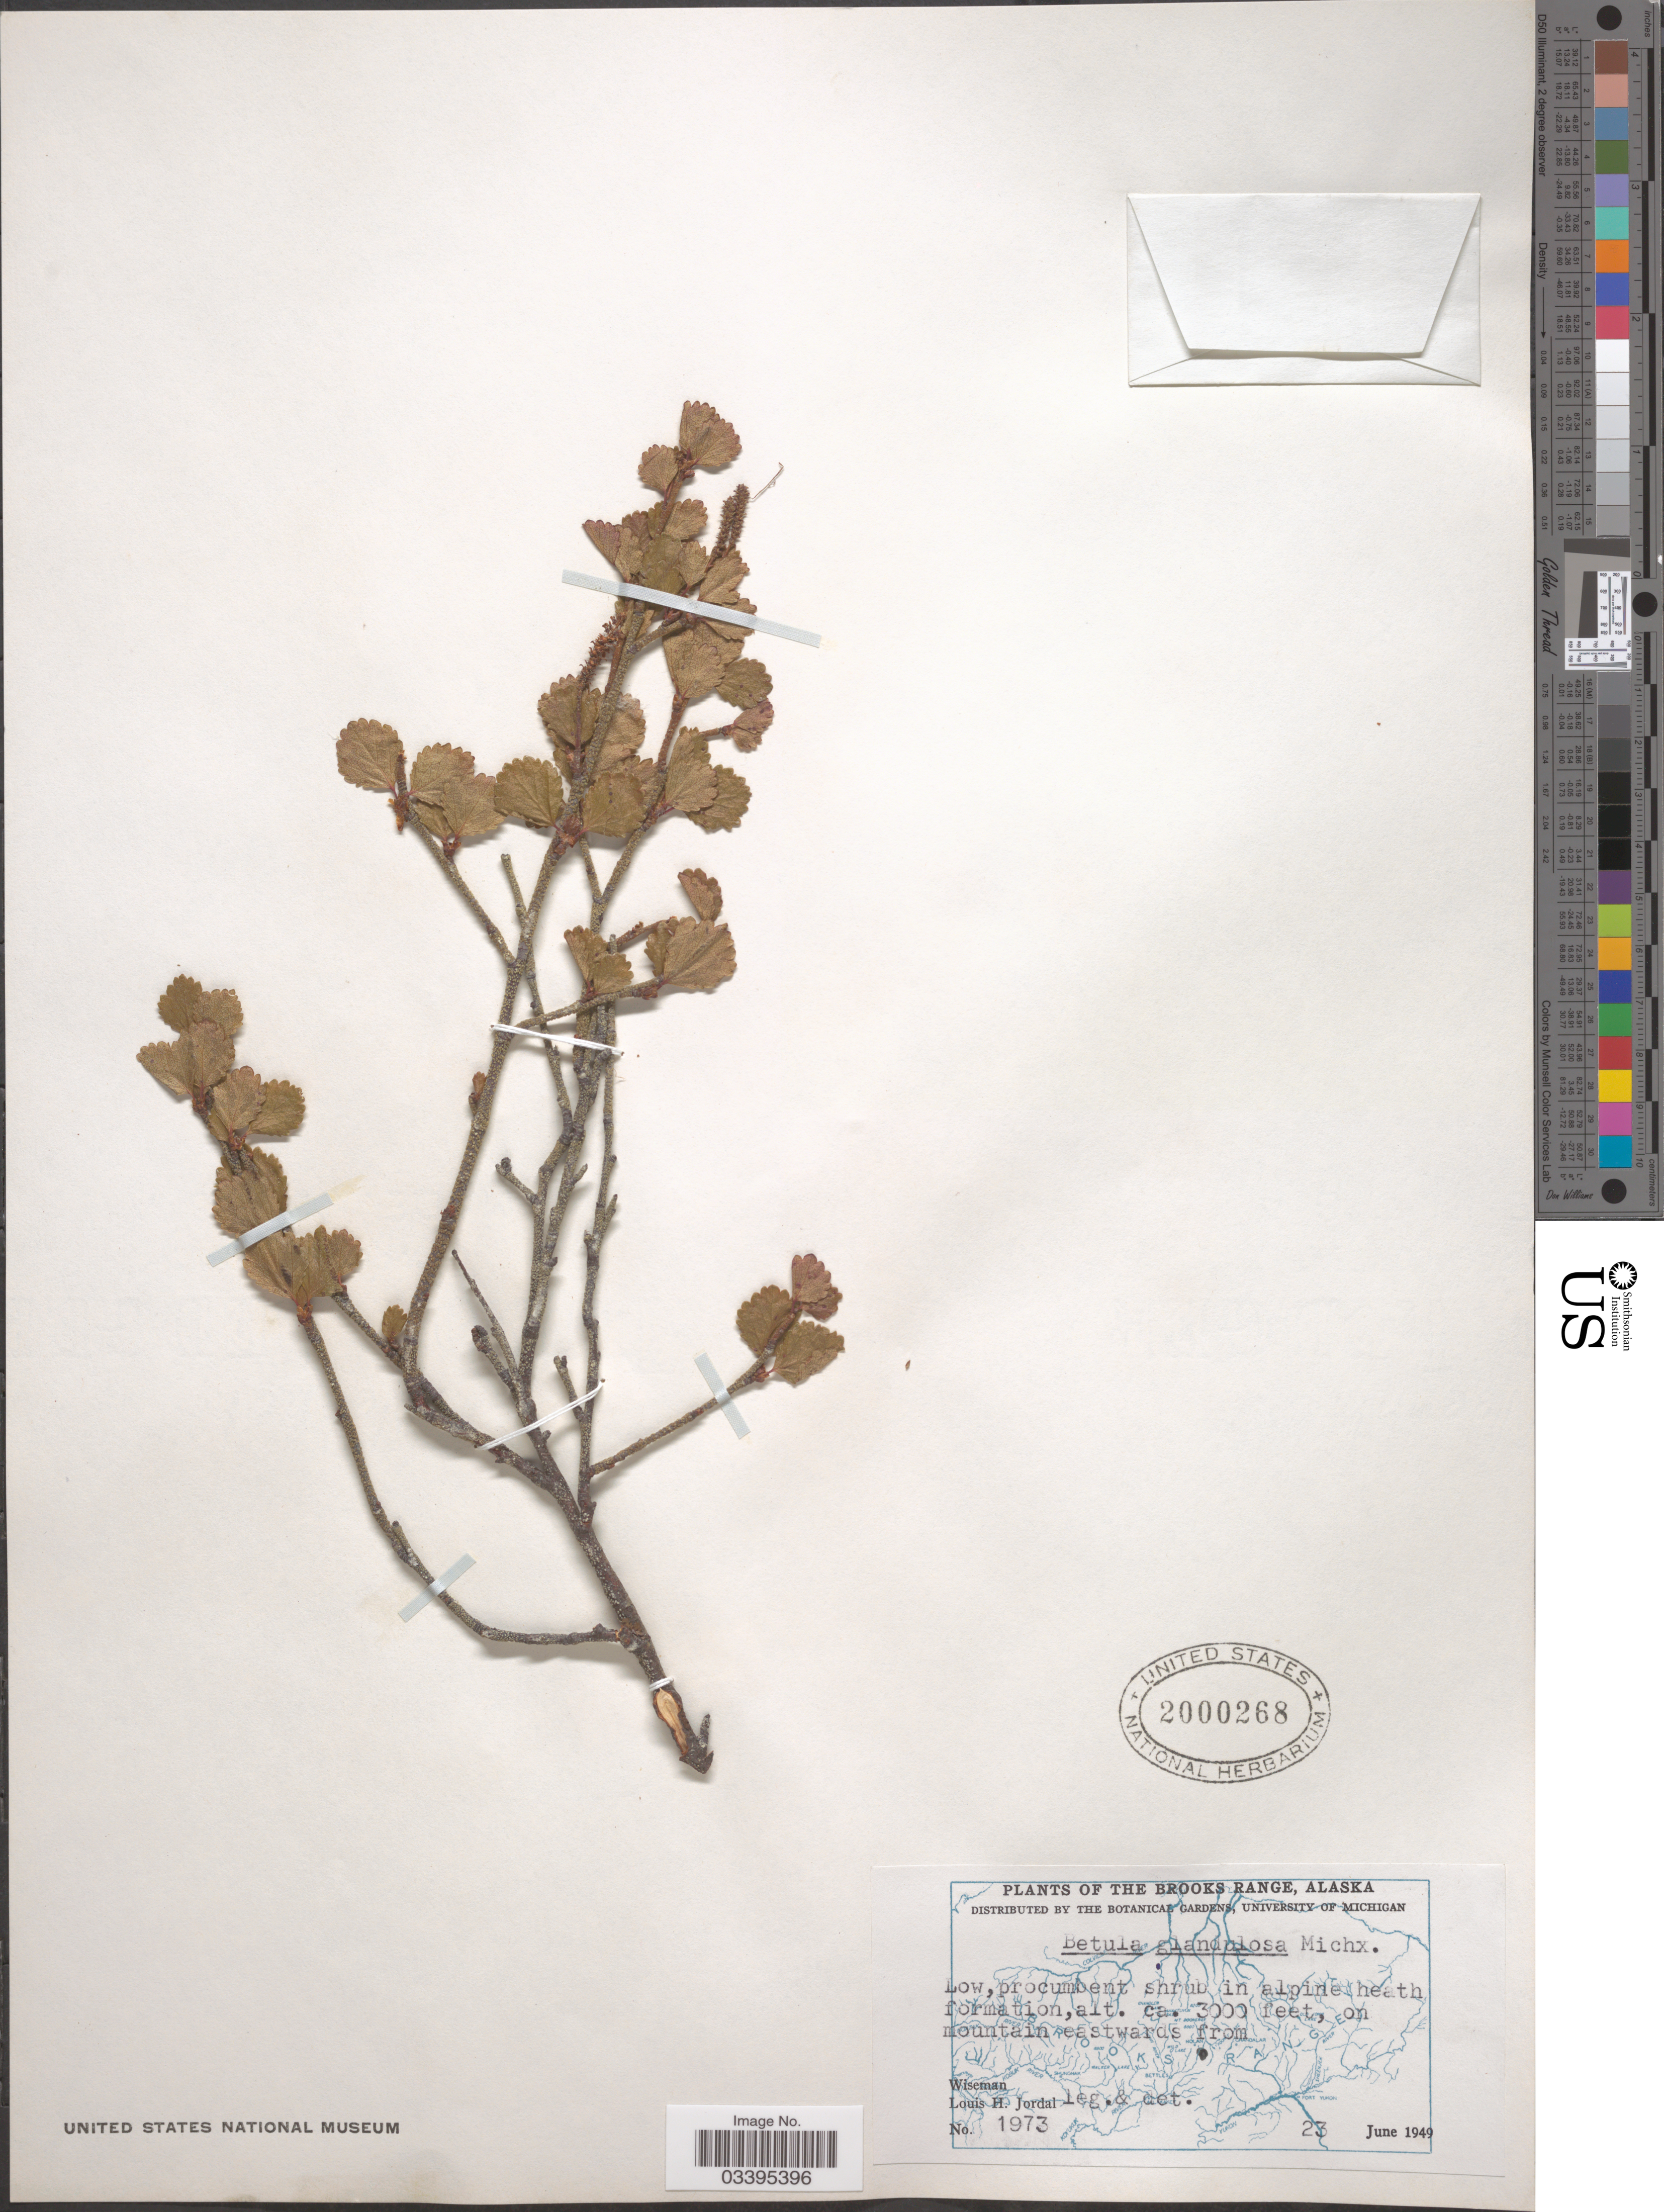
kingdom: Plantae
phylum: Tracheophyta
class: Magnoliopsida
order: Fagales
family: Betulaceae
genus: Betula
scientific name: Betula glandulosa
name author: Michx.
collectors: L. Jordal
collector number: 1973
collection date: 1949-06-23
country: United States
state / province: Alaska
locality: The Brooks Range. On mountain eastwards from Wiseman.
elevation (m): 914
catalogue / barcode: US 2000268